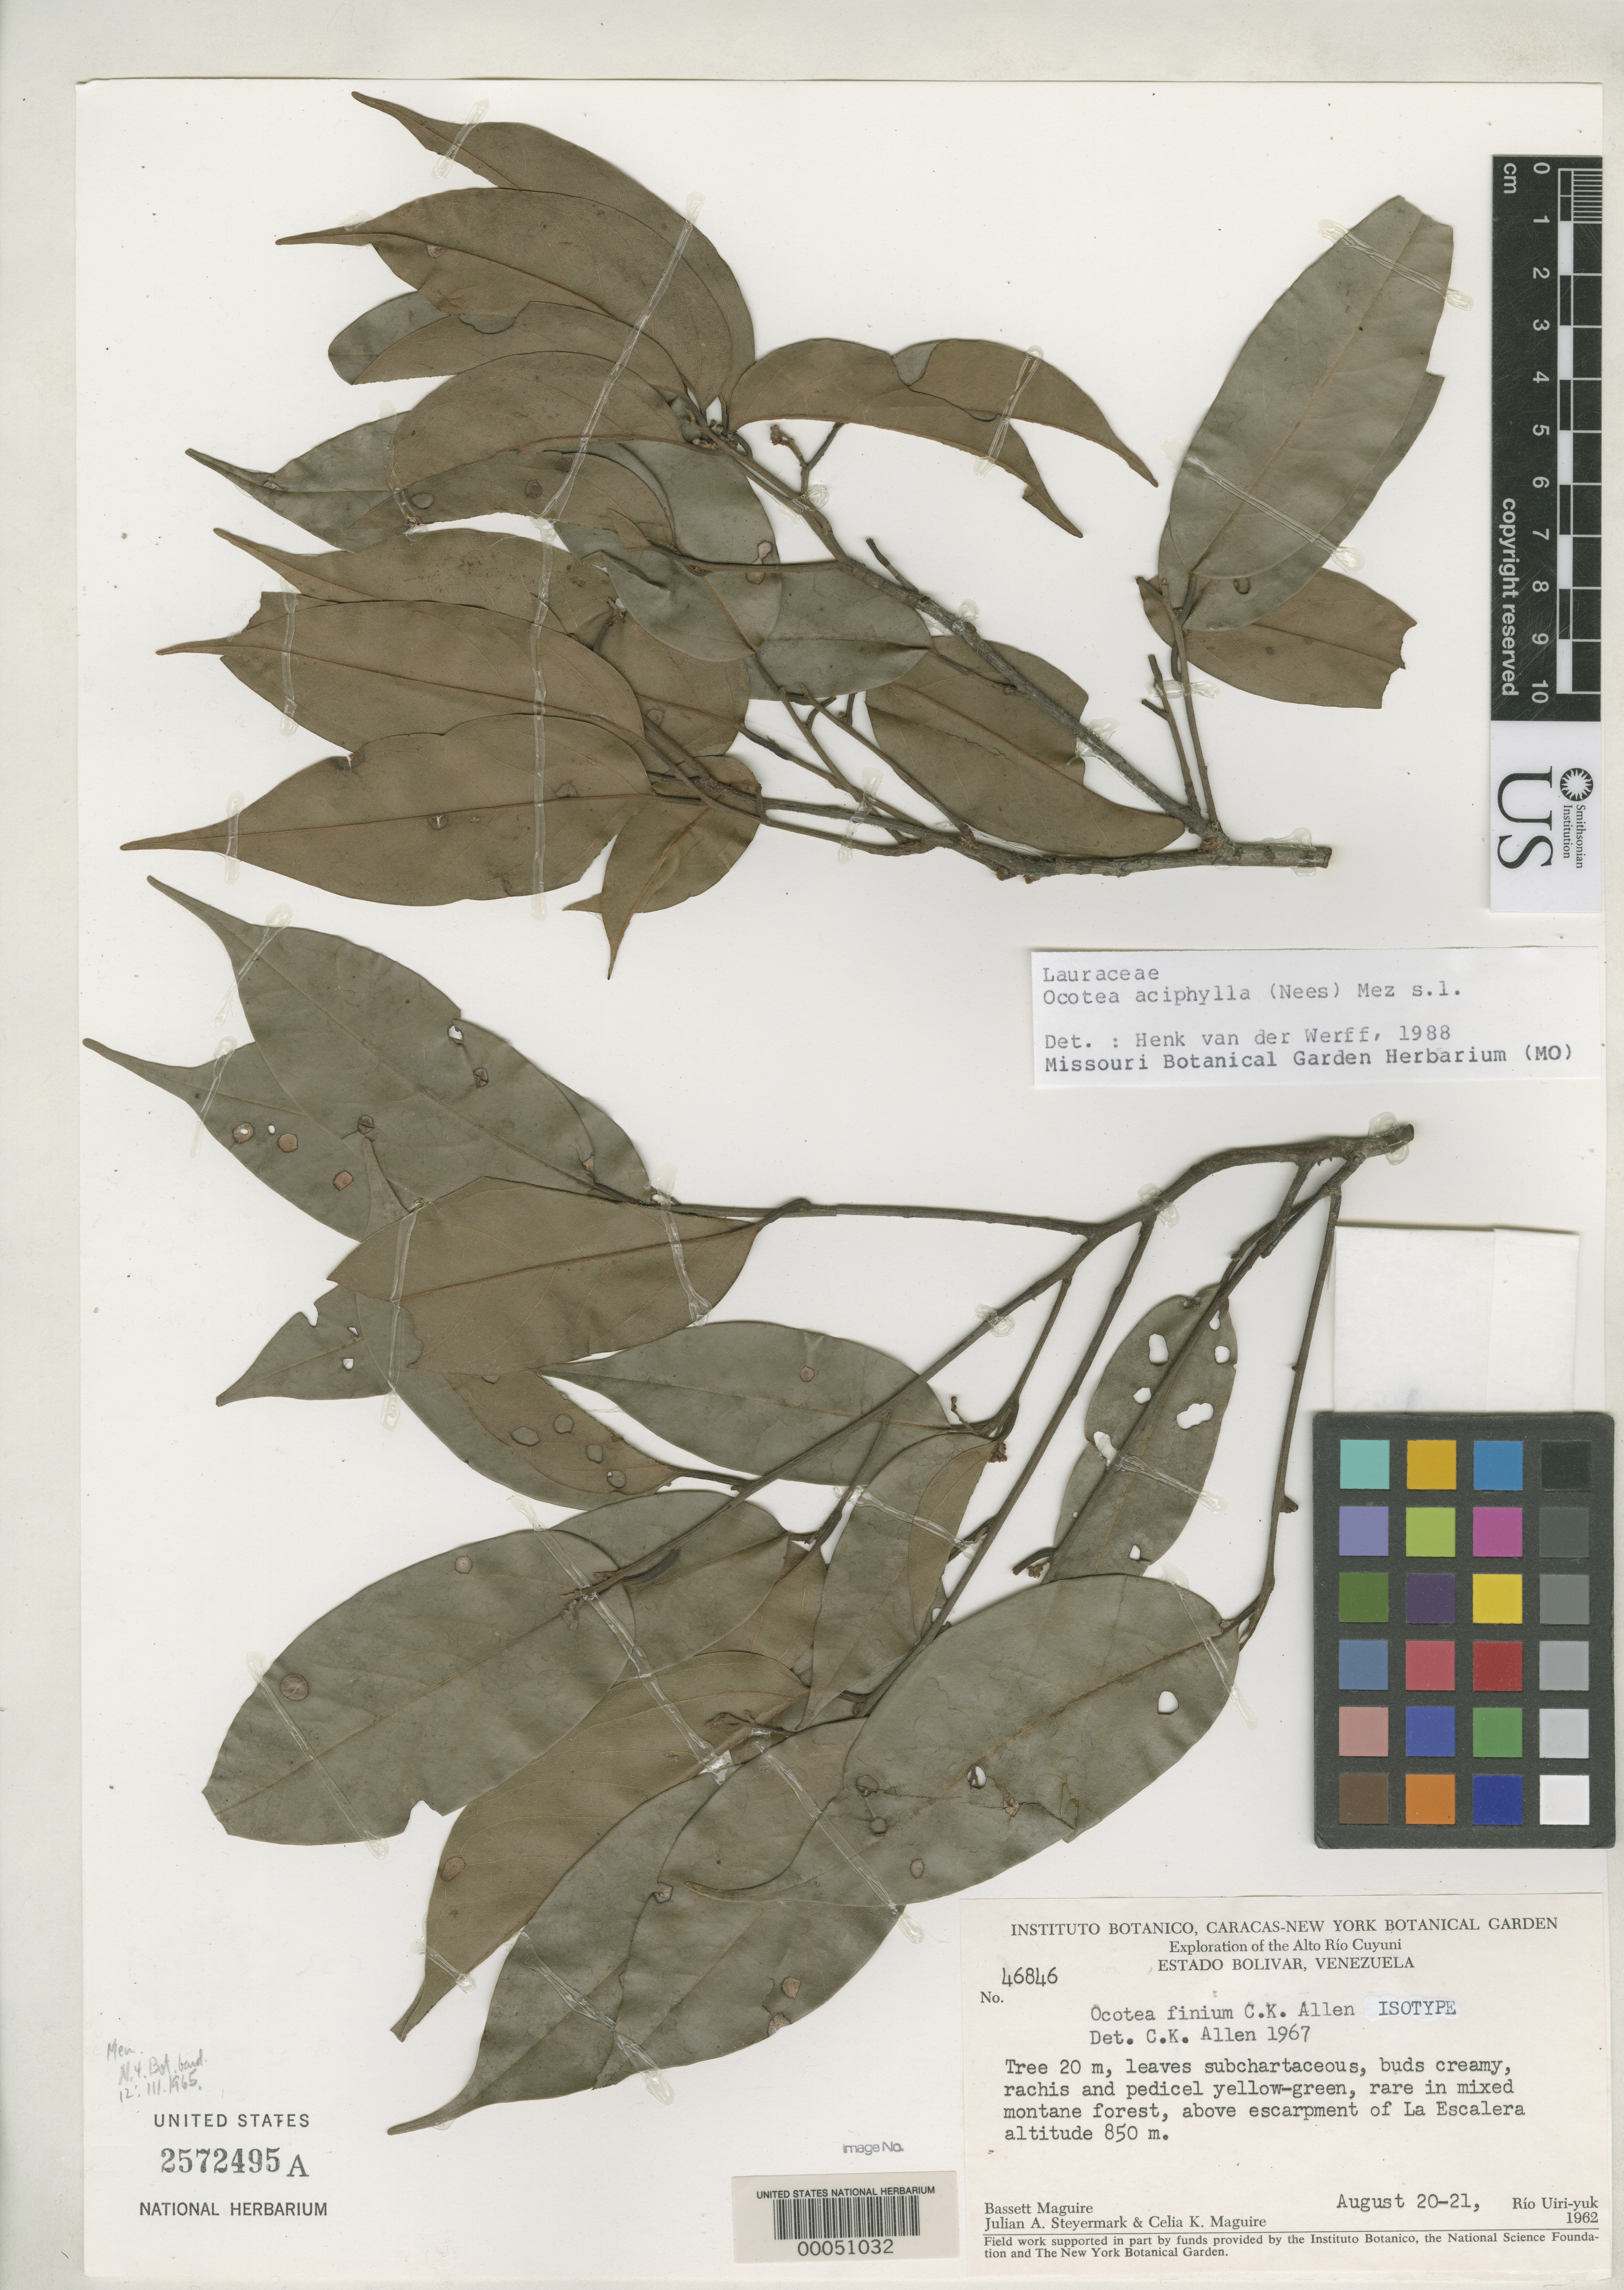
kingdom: Plantae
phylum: Tracheophyta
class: Magnoliopsida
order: Laurales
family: Lauraceae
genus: Ocotea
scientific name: Ocotea finium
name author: C.K. Allen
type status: Isotype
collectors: B. Maguire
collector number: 46846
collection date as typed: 20 Aug 1962 to 21 Aug 1962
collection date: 1962-08-20/1962-08-21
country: Venezuela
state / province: Bolivar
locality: Alto Rio Cuyuni, Rio Uiri-Yuk.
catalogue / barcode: US 2572495A